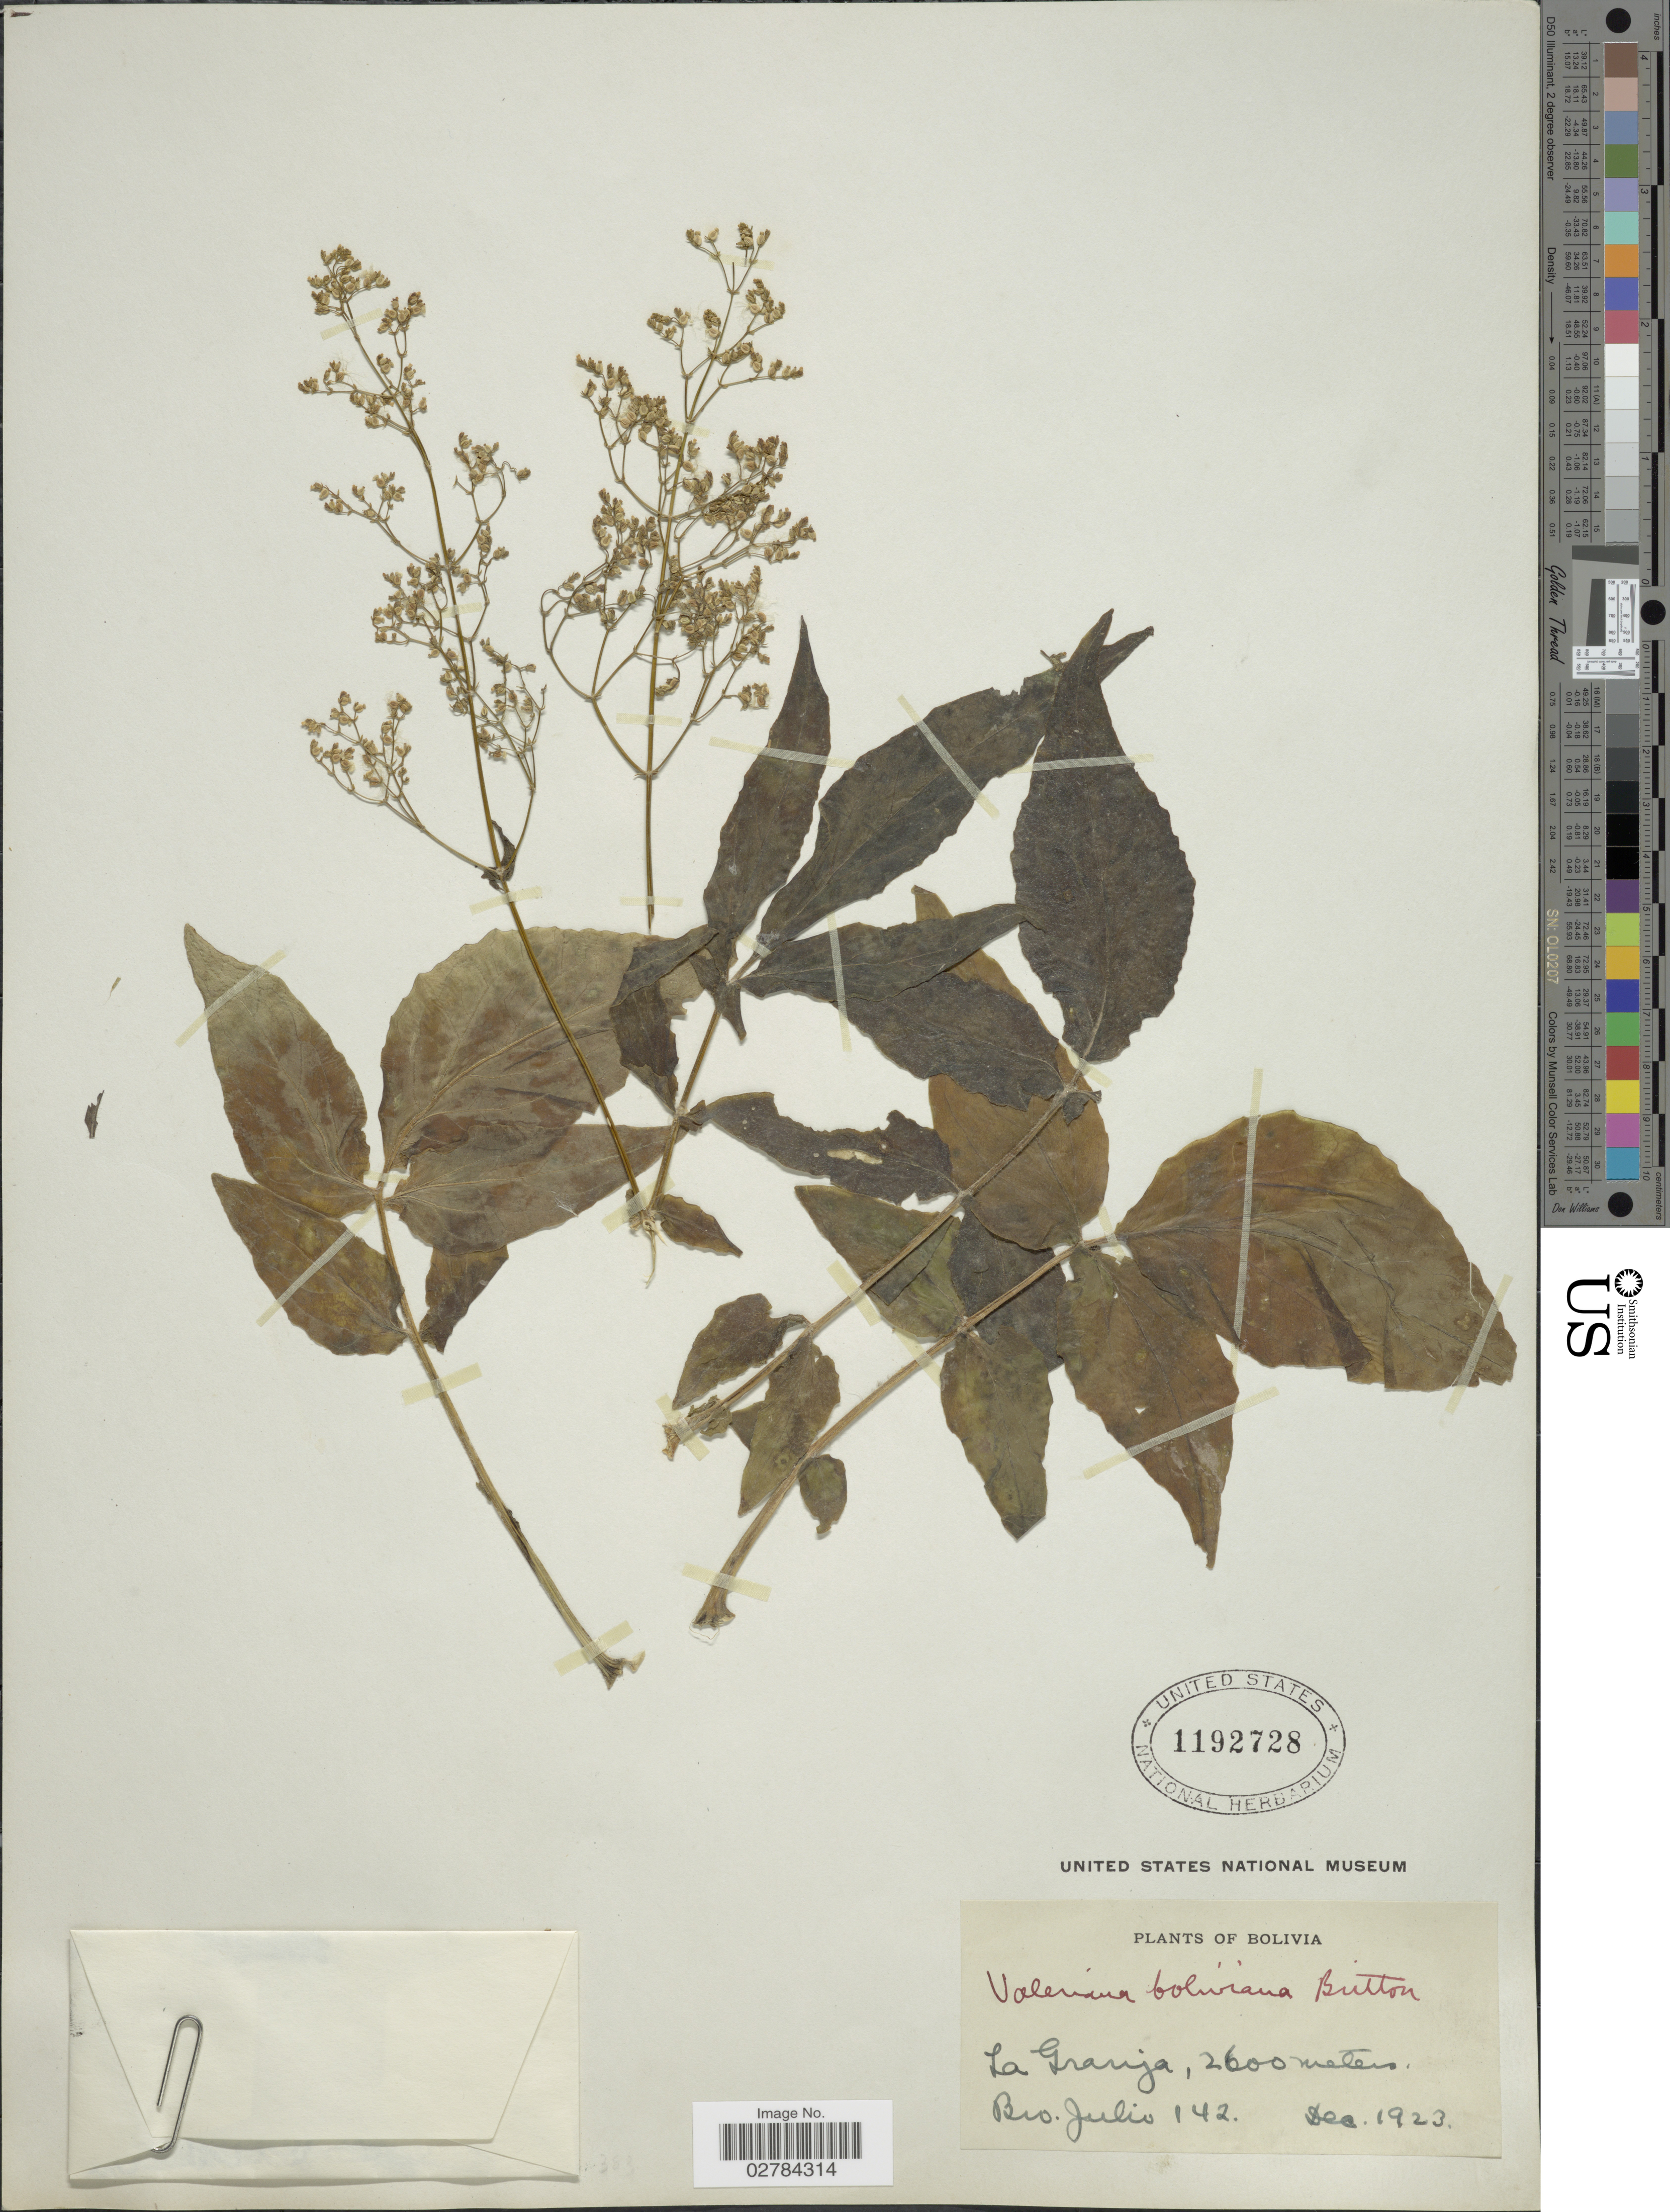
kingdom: Plantae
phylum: Tracheophyta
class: Magnoliopsida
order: Dipsacales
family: Caprifoliaceae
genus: Valeriana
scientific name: Valeriana boliviana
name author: Britton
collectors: Bro. Julio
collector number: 142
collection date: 1923-12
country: Bolivia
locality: La Granja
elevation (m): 2600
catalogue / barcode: US 1192728